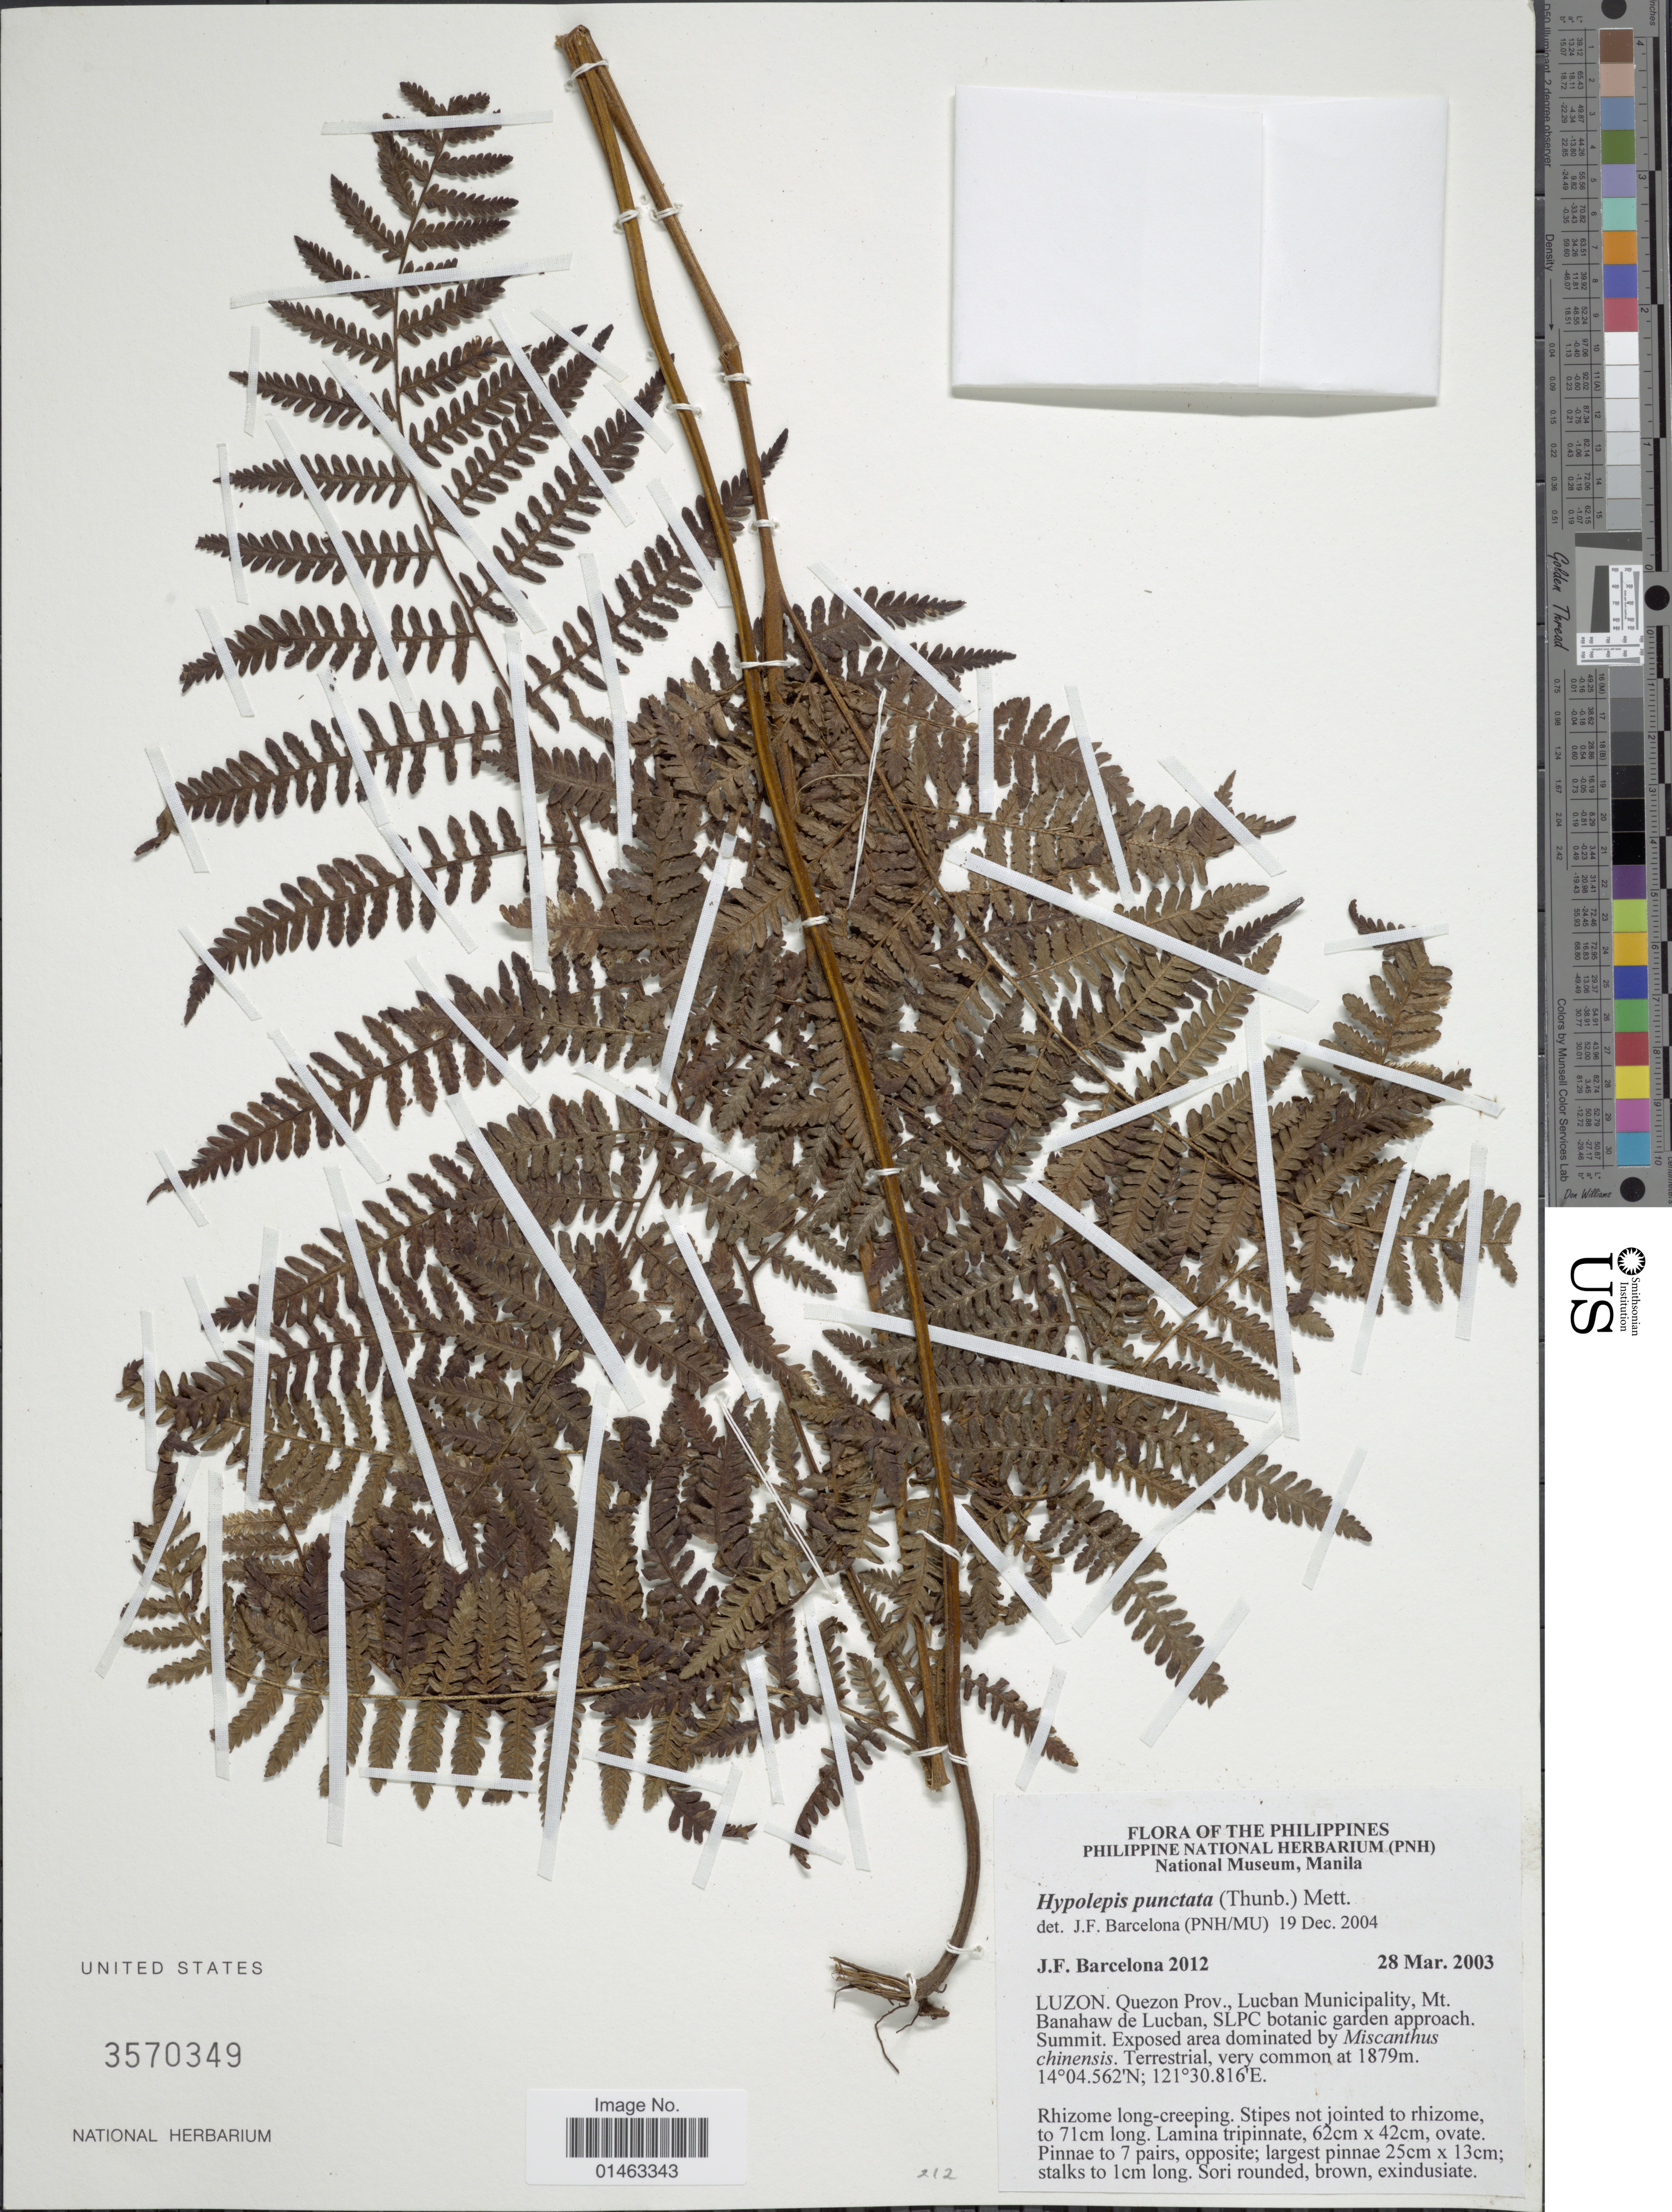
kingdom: Plantae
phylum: Tracheophyta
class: Polypodiopsida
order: Polypodiales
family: Dennstaedtiaceae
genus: Hypolepis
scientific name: Hypolepis punctata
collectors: J. F. Barcelona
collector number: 2012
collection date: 2003-03-28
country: Philippines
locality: Luzon, Quezon Prov., Lucban Municipality, Mt. Banahaw de Lucban, SLPC botanic garden approach.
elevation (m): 1879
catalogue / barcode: US 3570349